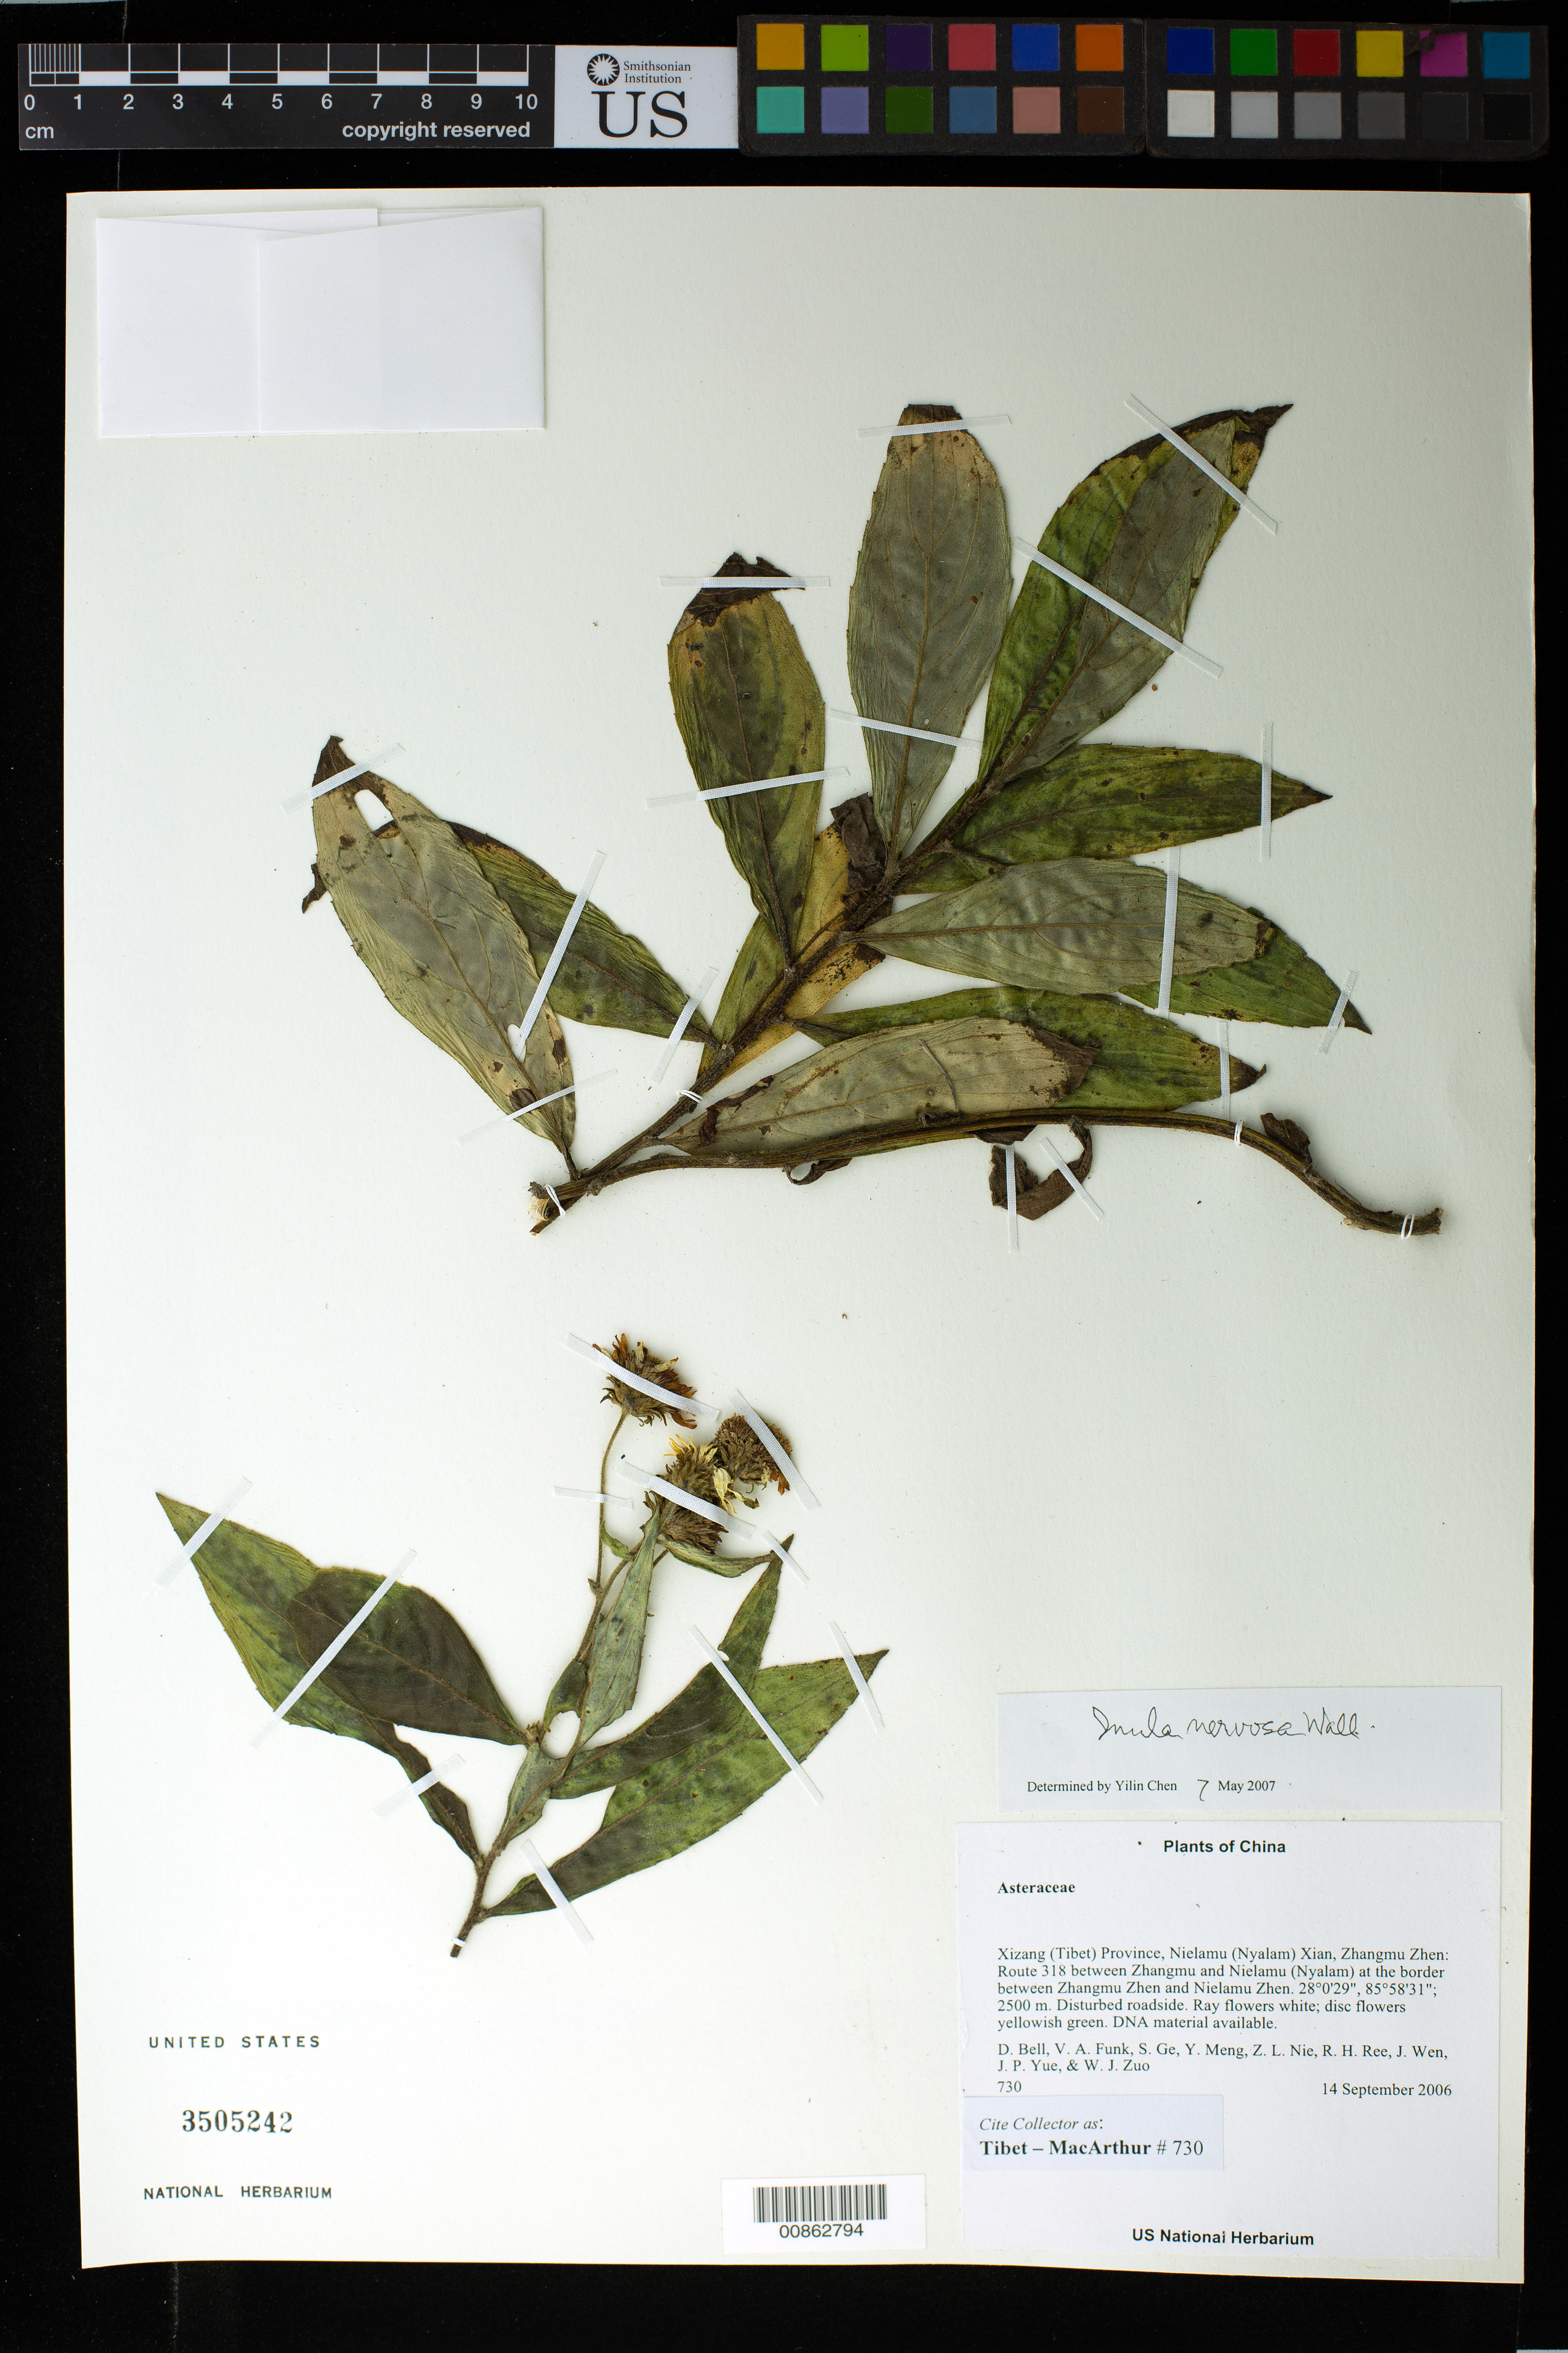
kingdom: Plantae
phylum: Tracheophyta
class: Magnoliopsida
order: Asterales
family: Asteraceae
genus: Inula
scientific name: Inula nervosa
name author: Wall. ex Hook. f.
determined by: Yilin Chen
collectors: Tibet-MacArthur, D. A. Bell, V. Funk, S. Ge, Y. Meng, Z. Nie, R. Ree, J. Wen, J. Yue & W. Zuo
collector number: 730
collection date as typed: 14 Sep 2006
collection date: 2006-09-14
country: China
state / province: Xizang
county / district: Nielamu (Nyalam) Xian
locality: Nielamu Zhen. Route 318 between Zhangmu and Nielamu (Nyalam) at the border between Zhangmu Zhen and Nielamu Zhen.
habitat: Base of wet cliff, steep rocky slopes with Alnus semicordata, and disturbed roadside. Disturbed roadside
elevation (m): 2500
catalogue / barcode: US 3505242